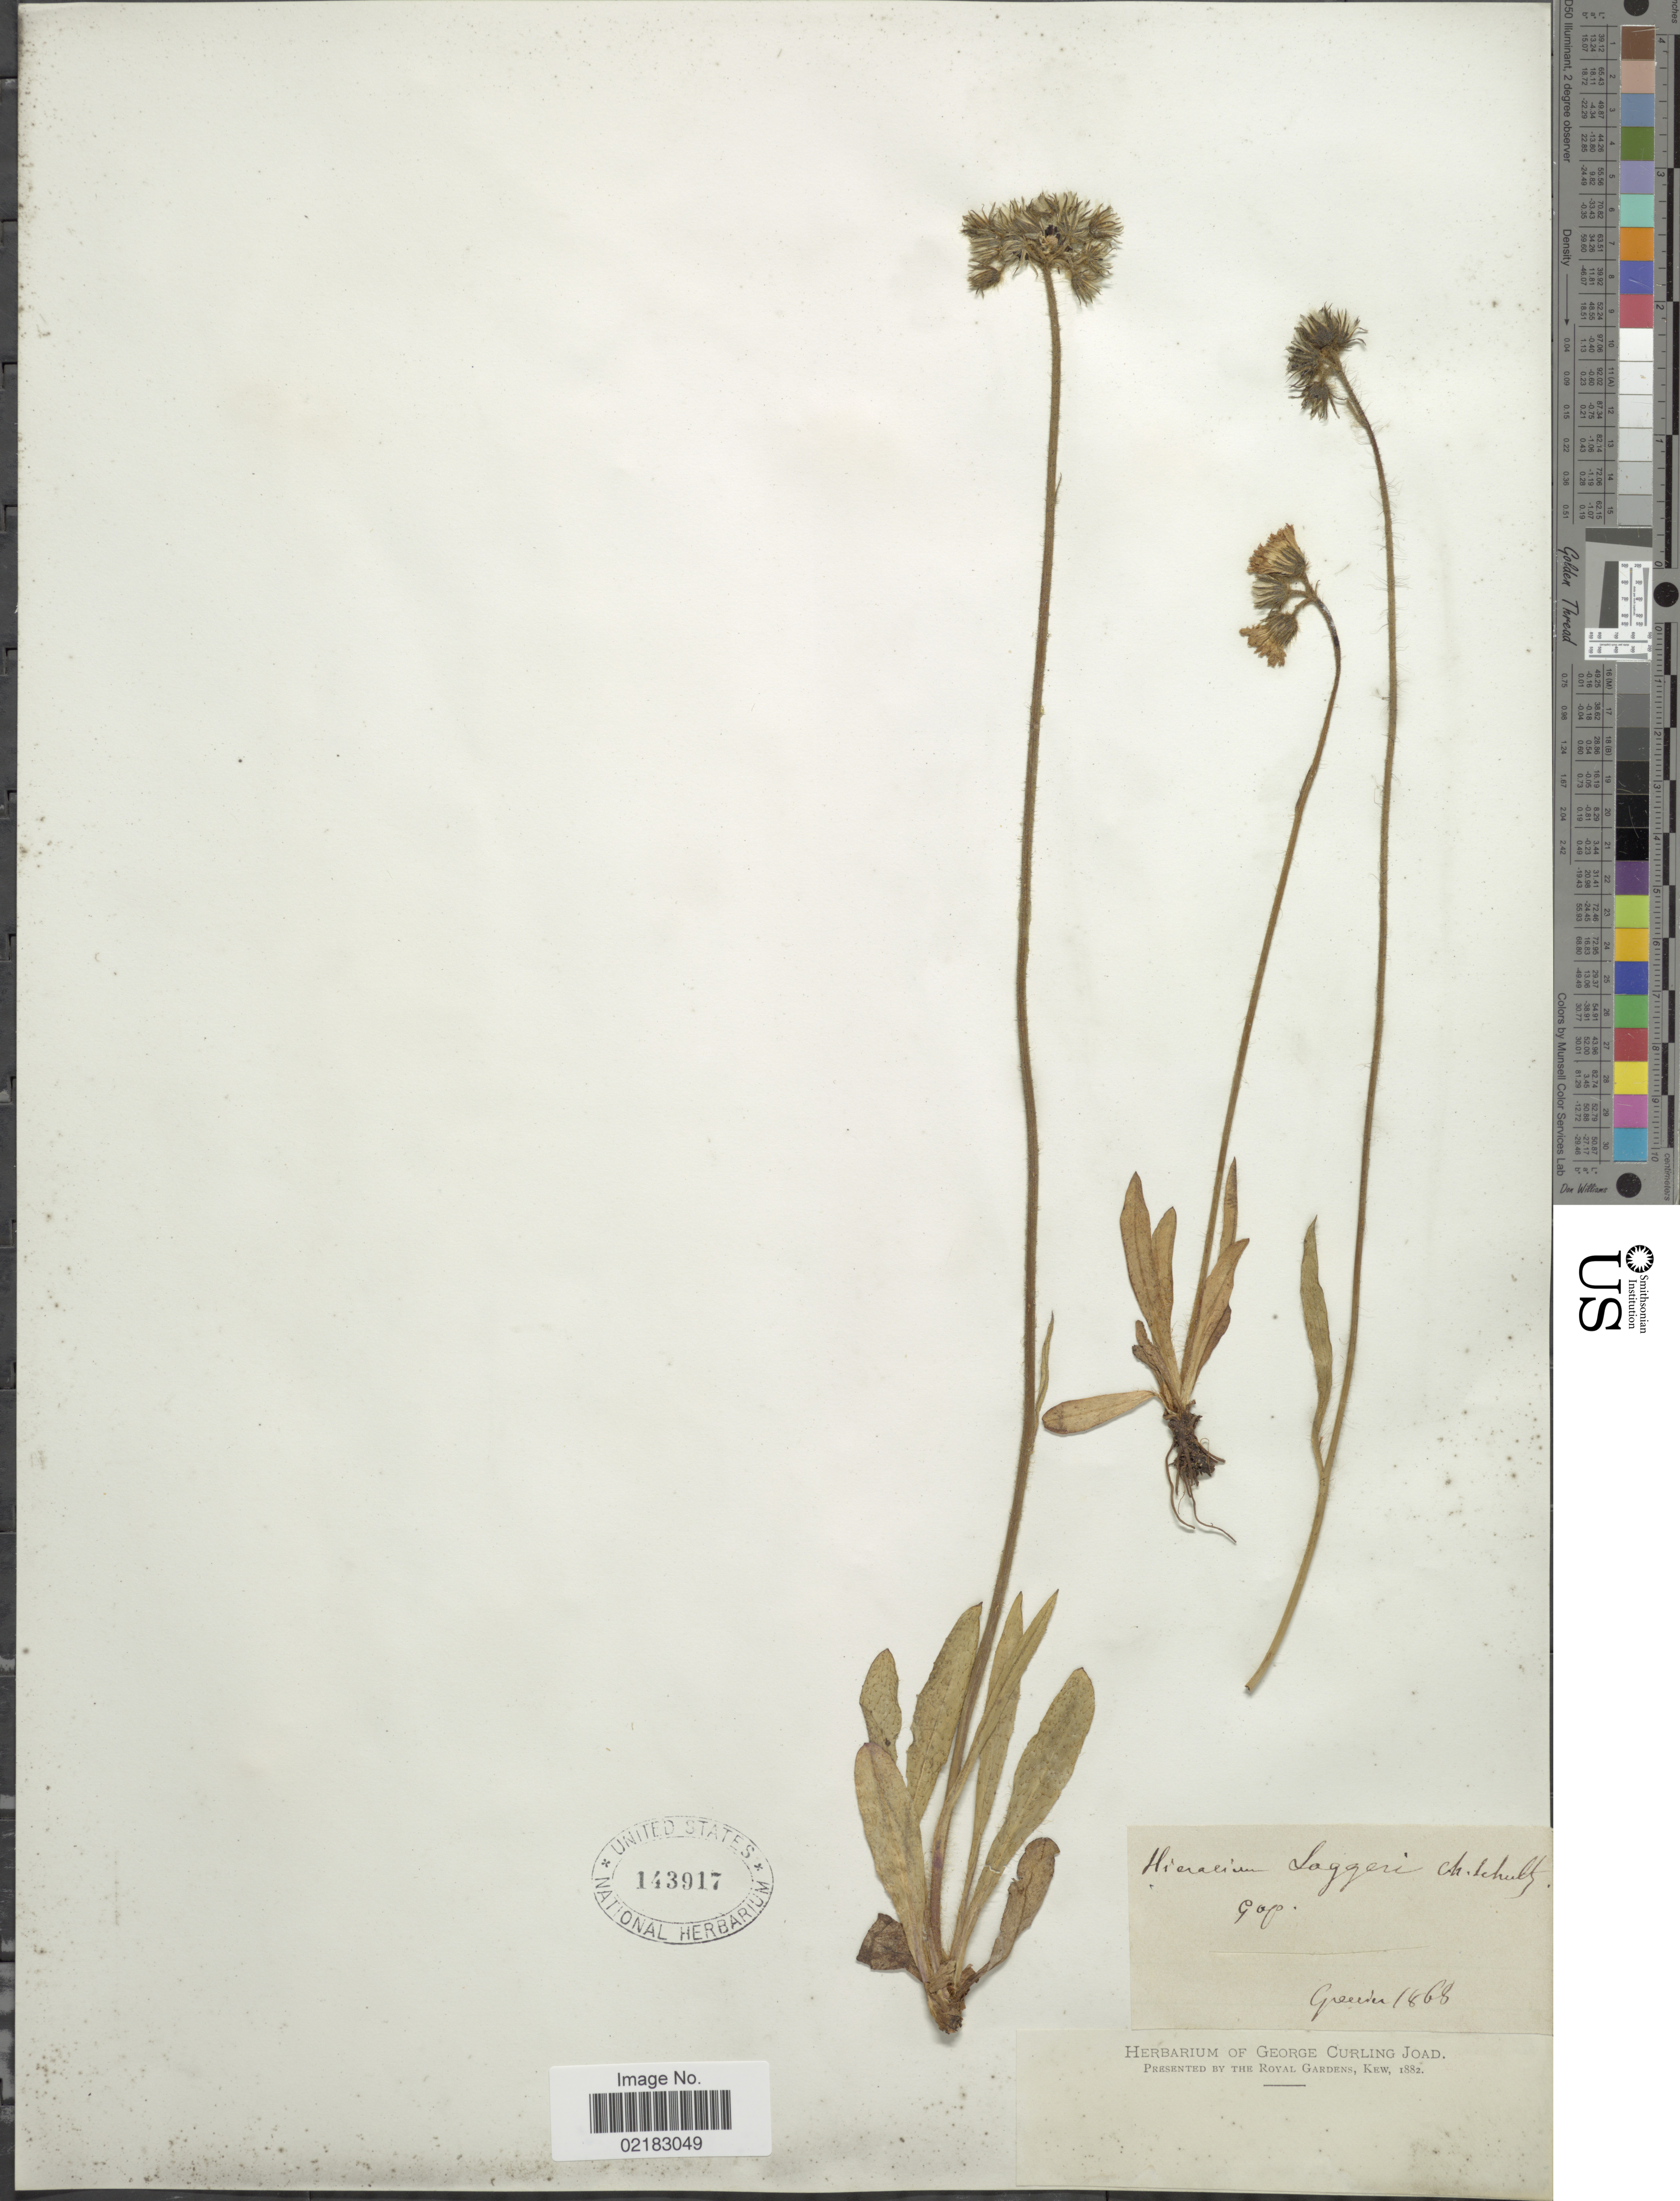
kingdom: Plantae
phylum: Tracheophyta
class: Magnoliopsida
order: Asterales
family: Asteraceae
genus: Pilosella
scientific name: Pilosella laggeri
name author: F.W. Schultz & Sch. Bip.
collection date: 1882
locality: Gap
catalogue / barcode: US 143917